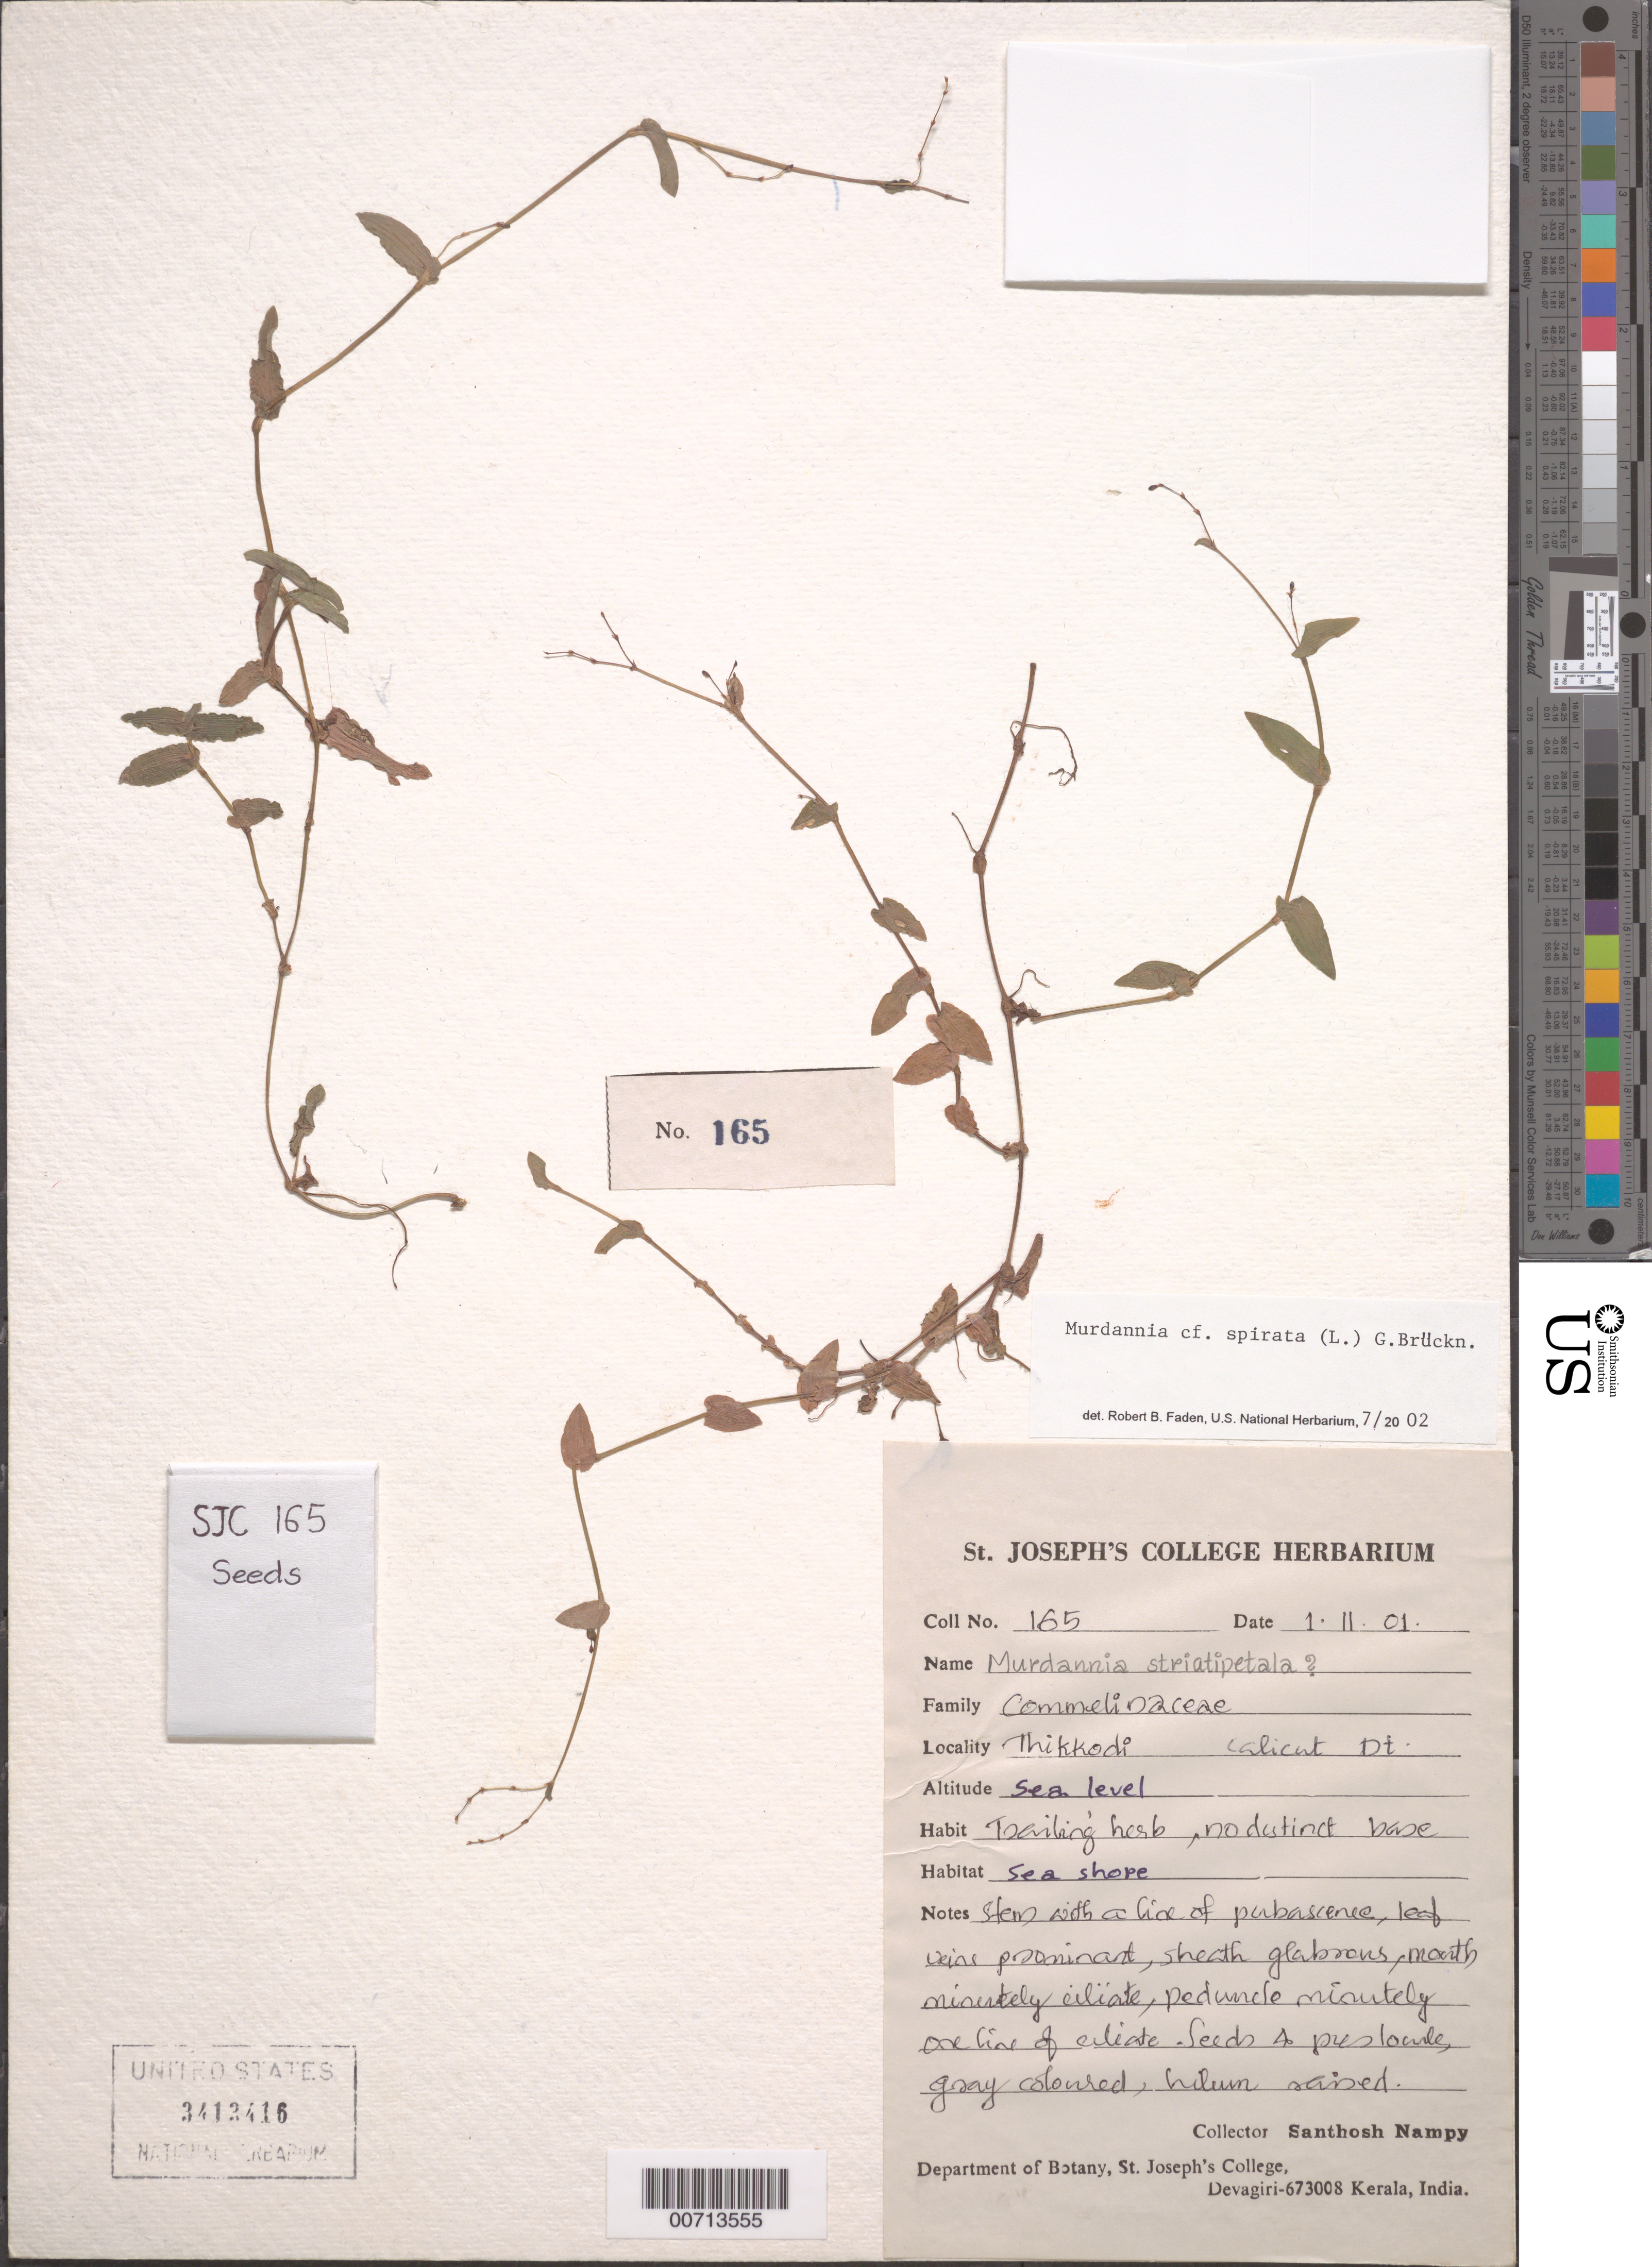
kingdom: Plantae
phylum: Tracheophyta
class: Liliopsida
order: Commelinales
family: Commelinaceae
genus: Murdannia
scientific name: Murdannia striatipetala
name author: Faden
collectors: S. Nampy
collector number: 165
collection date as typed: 01 Nov 2001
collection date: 2001-11-01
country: India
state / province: Kerala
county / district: Calicut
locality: Calicut Dist., Tikkodi.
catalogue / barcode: US 3413416